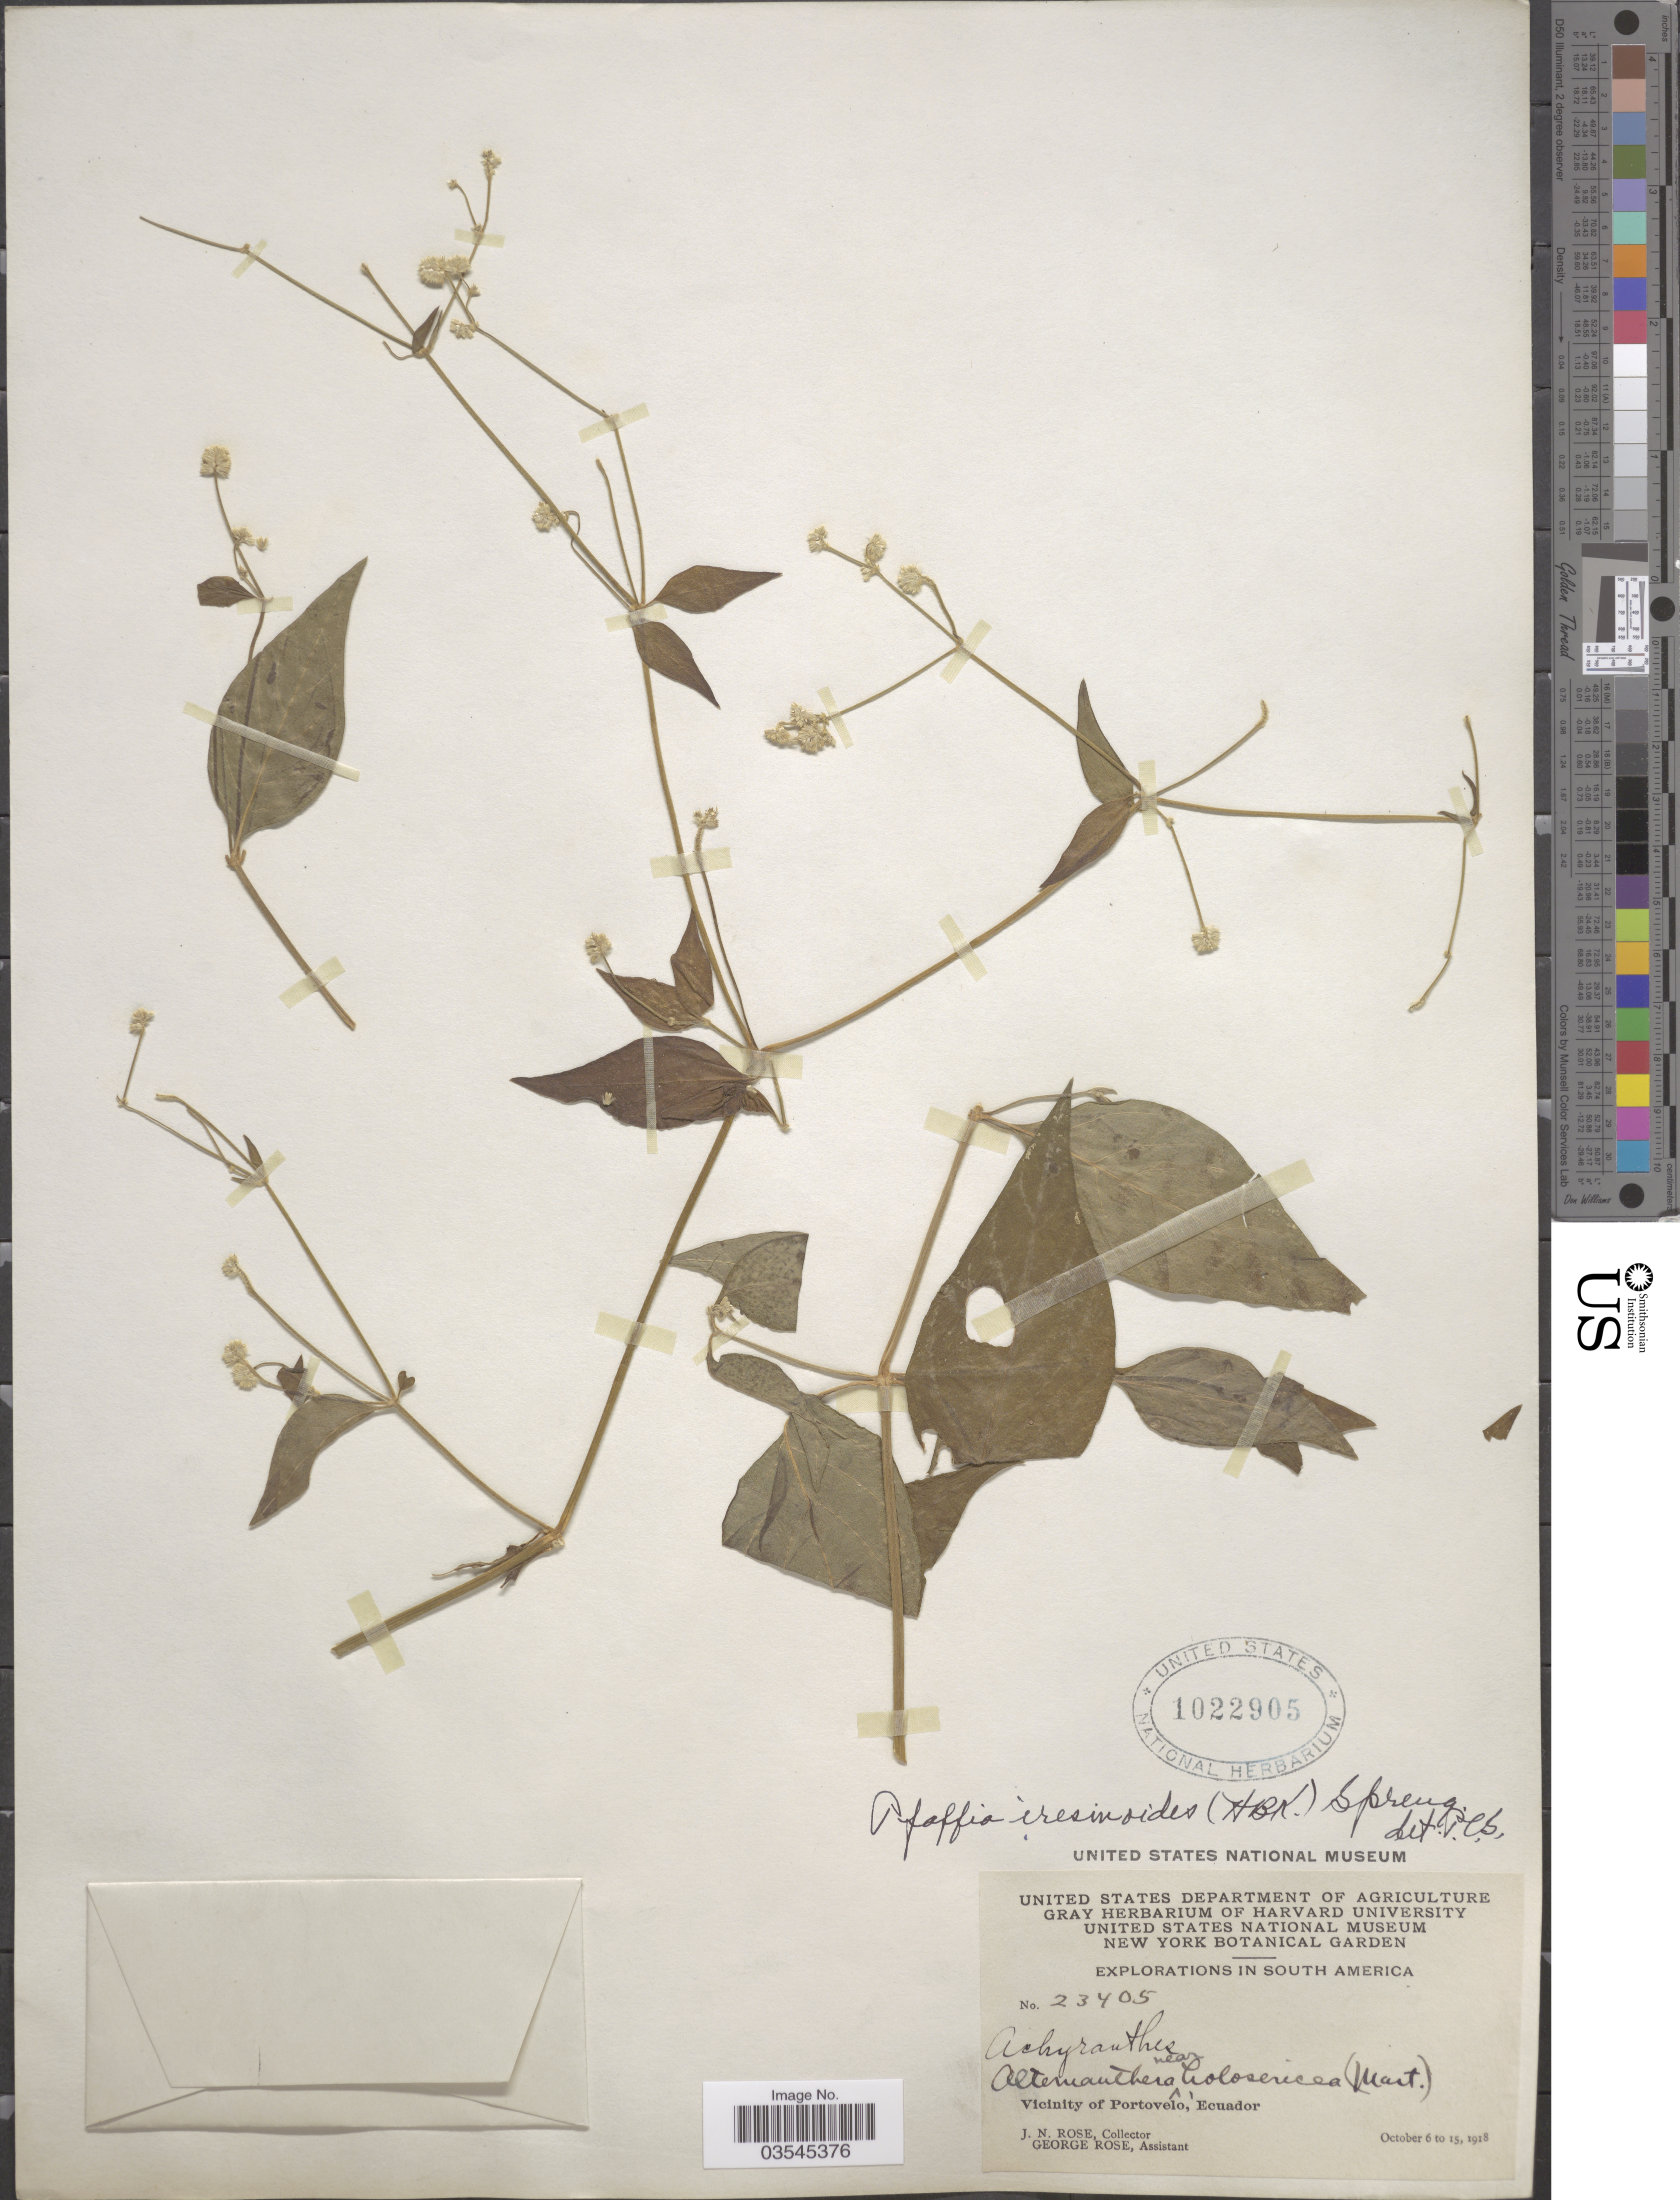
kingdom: Plantae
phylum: Tracheophyta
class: Magnoliopsida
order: Caryophyllales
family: Amaranthaceae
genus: Pfaffia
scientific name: Pfaffia iresinoides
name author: (Kunth) Spreng.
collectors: J. N. Rose & G. Rose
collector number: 23405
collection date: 1918-10-06/1918-10-15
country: Ecuador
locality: Vicinity of Portovelo. Near Portovelo.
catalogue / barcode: US 1022905